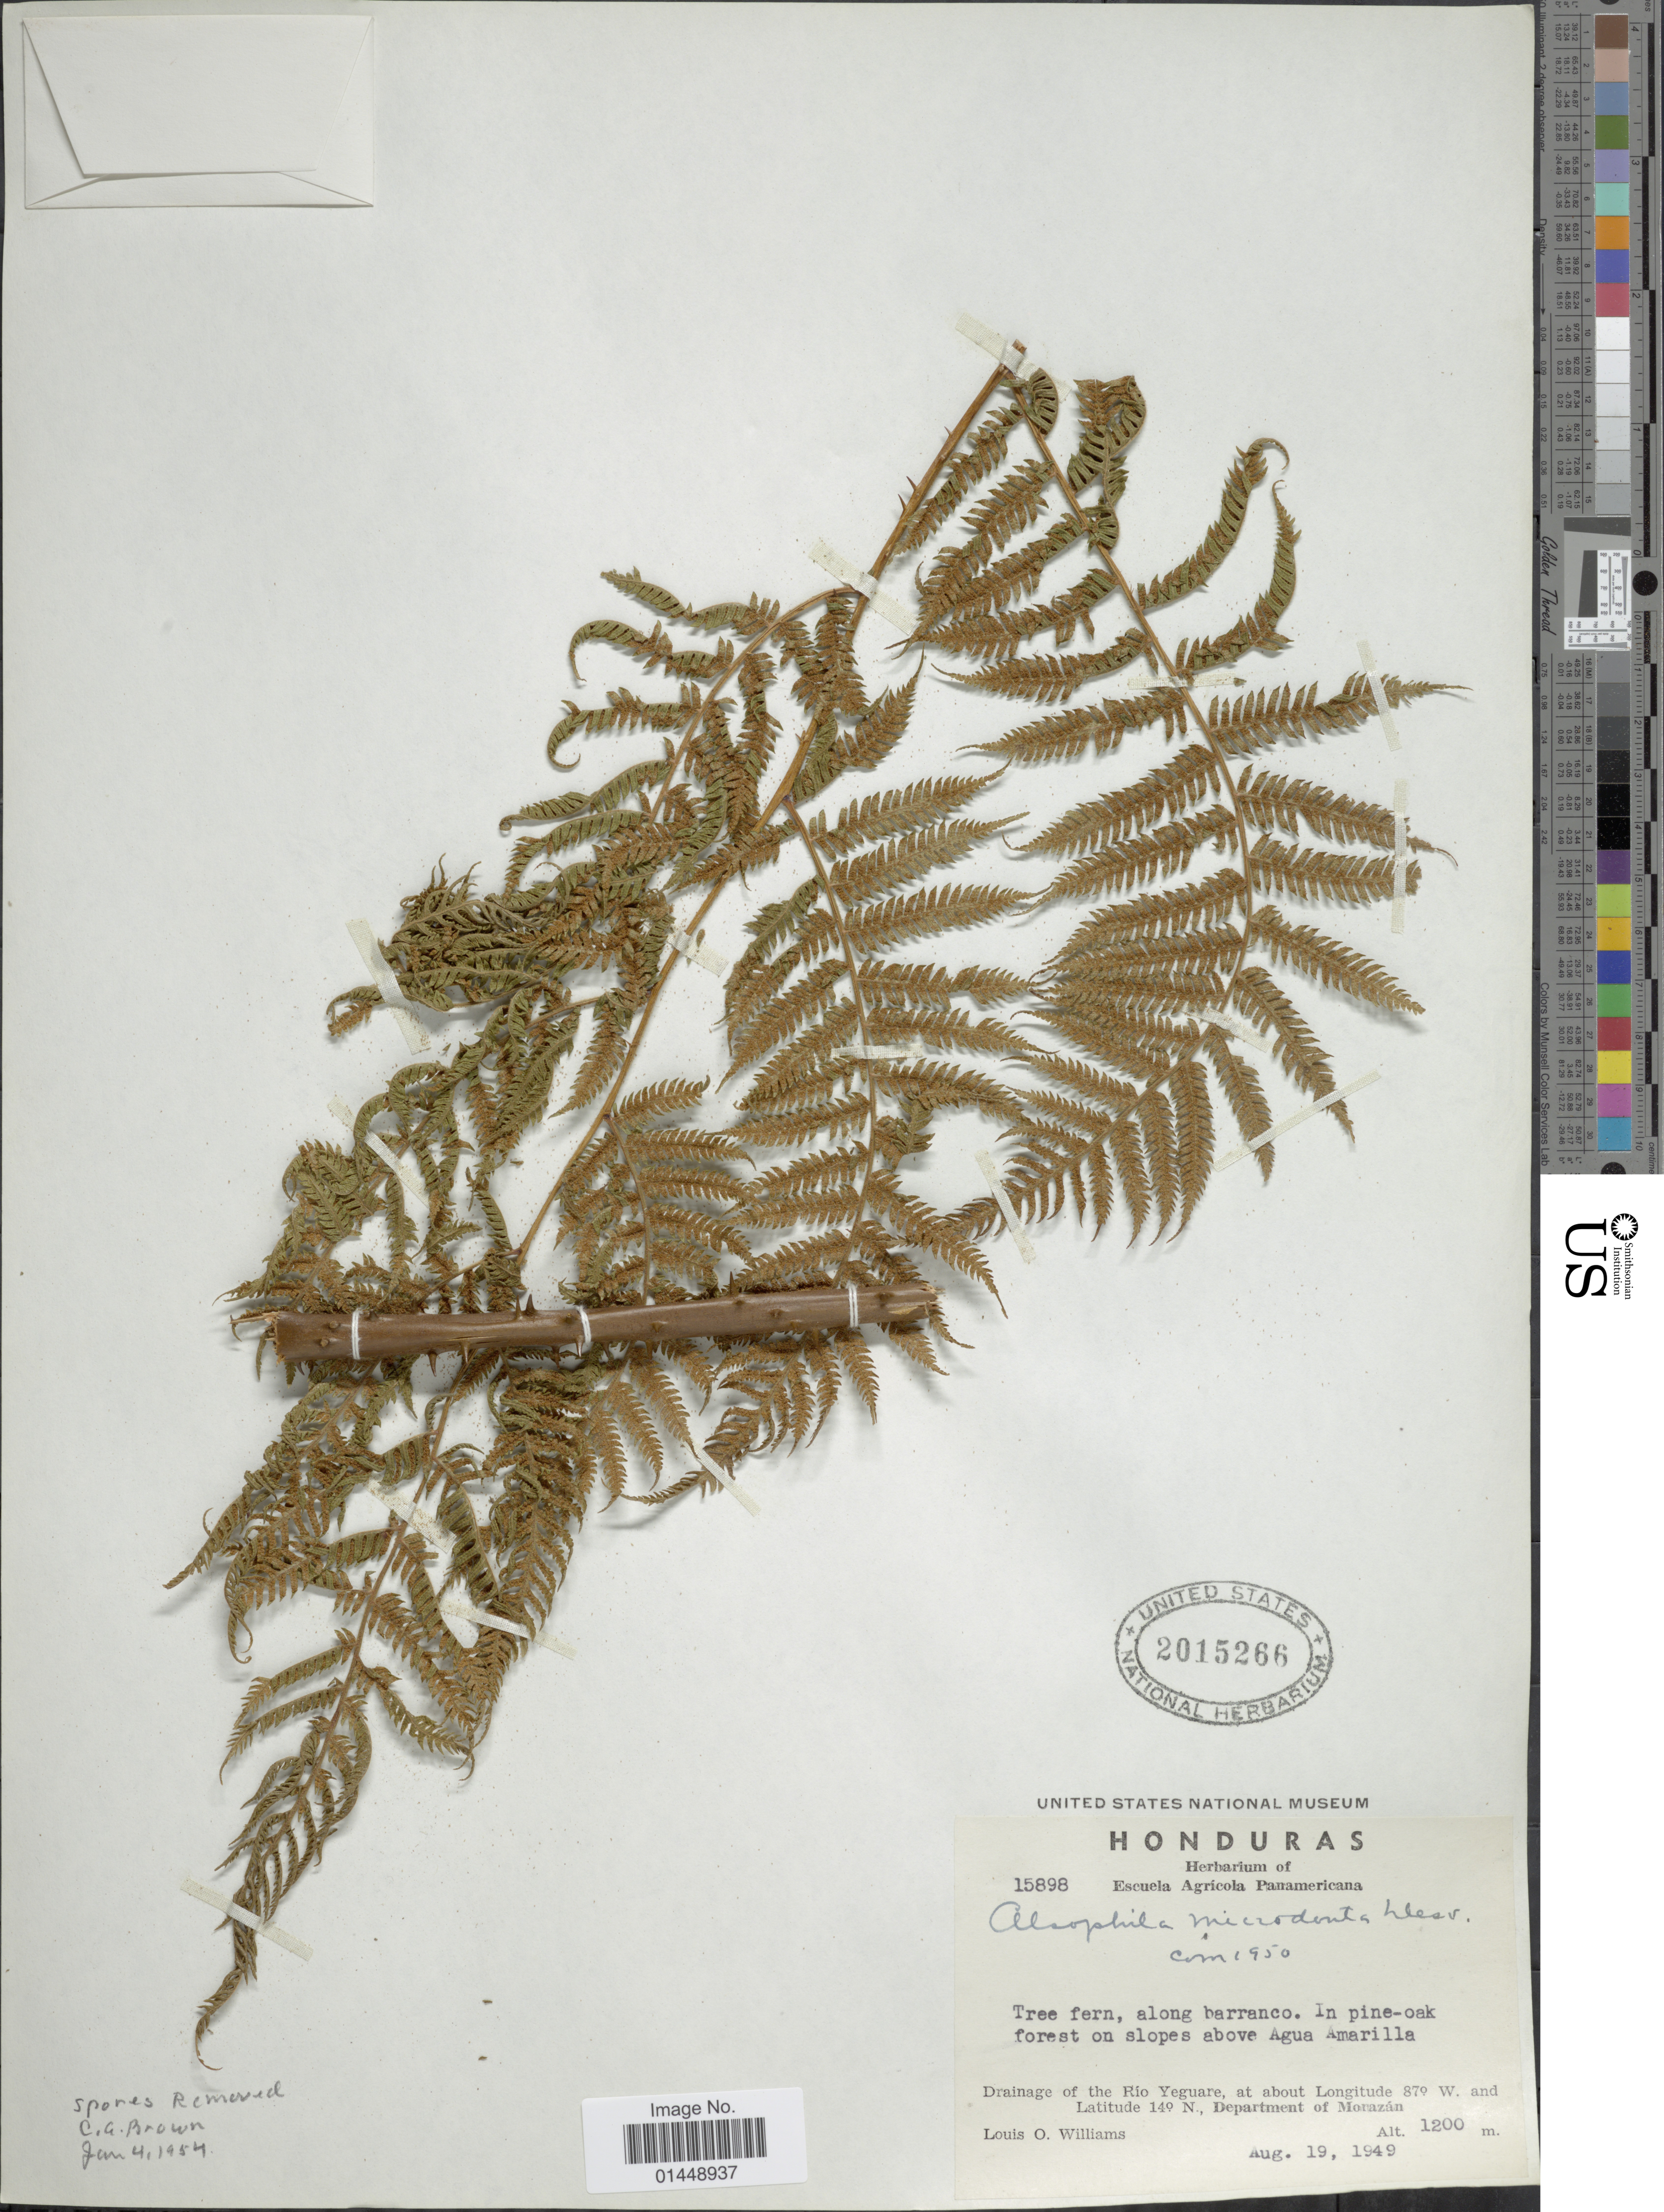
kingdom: Plantae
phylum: Tracheophyta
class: Polypodiopsida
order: Cyatheales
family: Cyatheaceae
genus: Cyathea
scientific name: Cyathea microdonta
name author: (Desv.) Domin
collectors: L. O. Williams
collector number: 15898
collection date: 1949-04-19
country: Honduras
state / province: Fco. Morazán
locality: In pine-oak forest on slopes above Agua Amarilla. Drainage of the Río Yeguare. Department of Morazán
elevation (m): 1200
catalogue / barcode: US 2015266